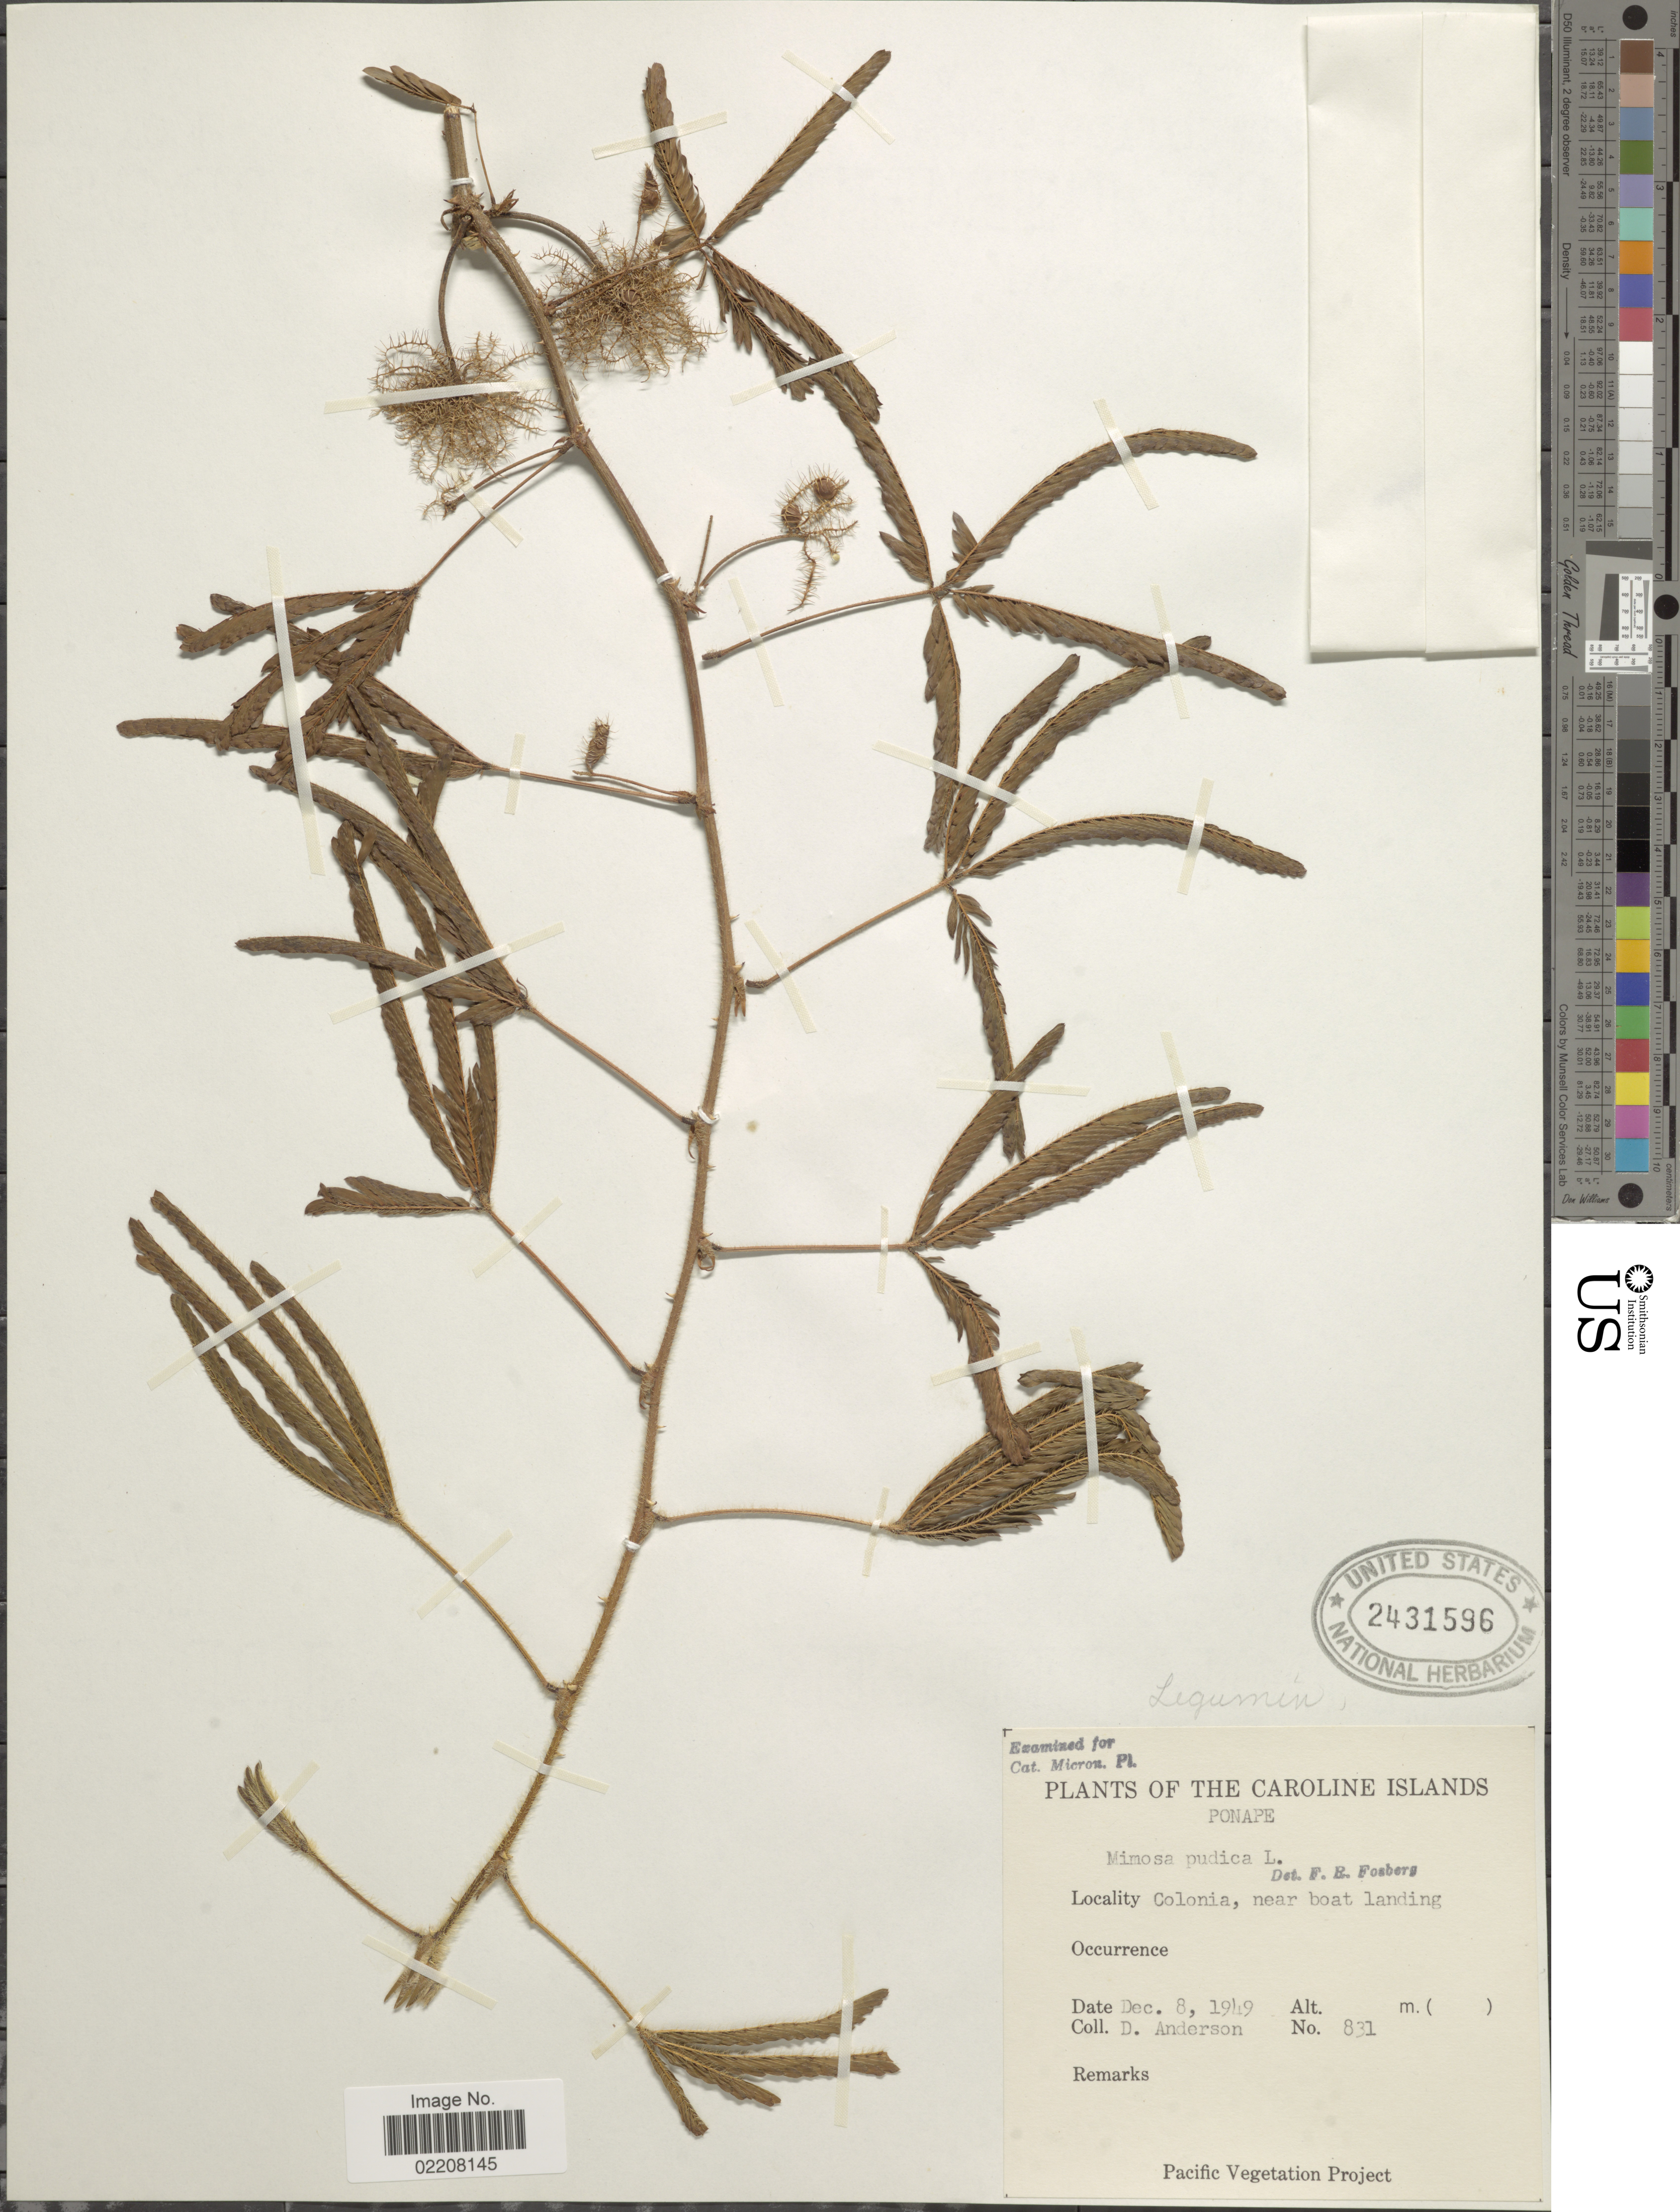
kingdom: Plantae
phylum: Tracheophyta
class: Magnoliopsida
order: Fabales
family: Fabaceae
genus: Mimosa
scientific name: Mimosa pudica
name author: L.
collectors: D. Anderson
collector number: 831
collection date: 1949-12-08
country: Micronesia, Federated States of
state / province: Pohnpei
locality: Caroline Islands. Ponape. Colonia, near boat landing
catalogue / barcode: US 2431596